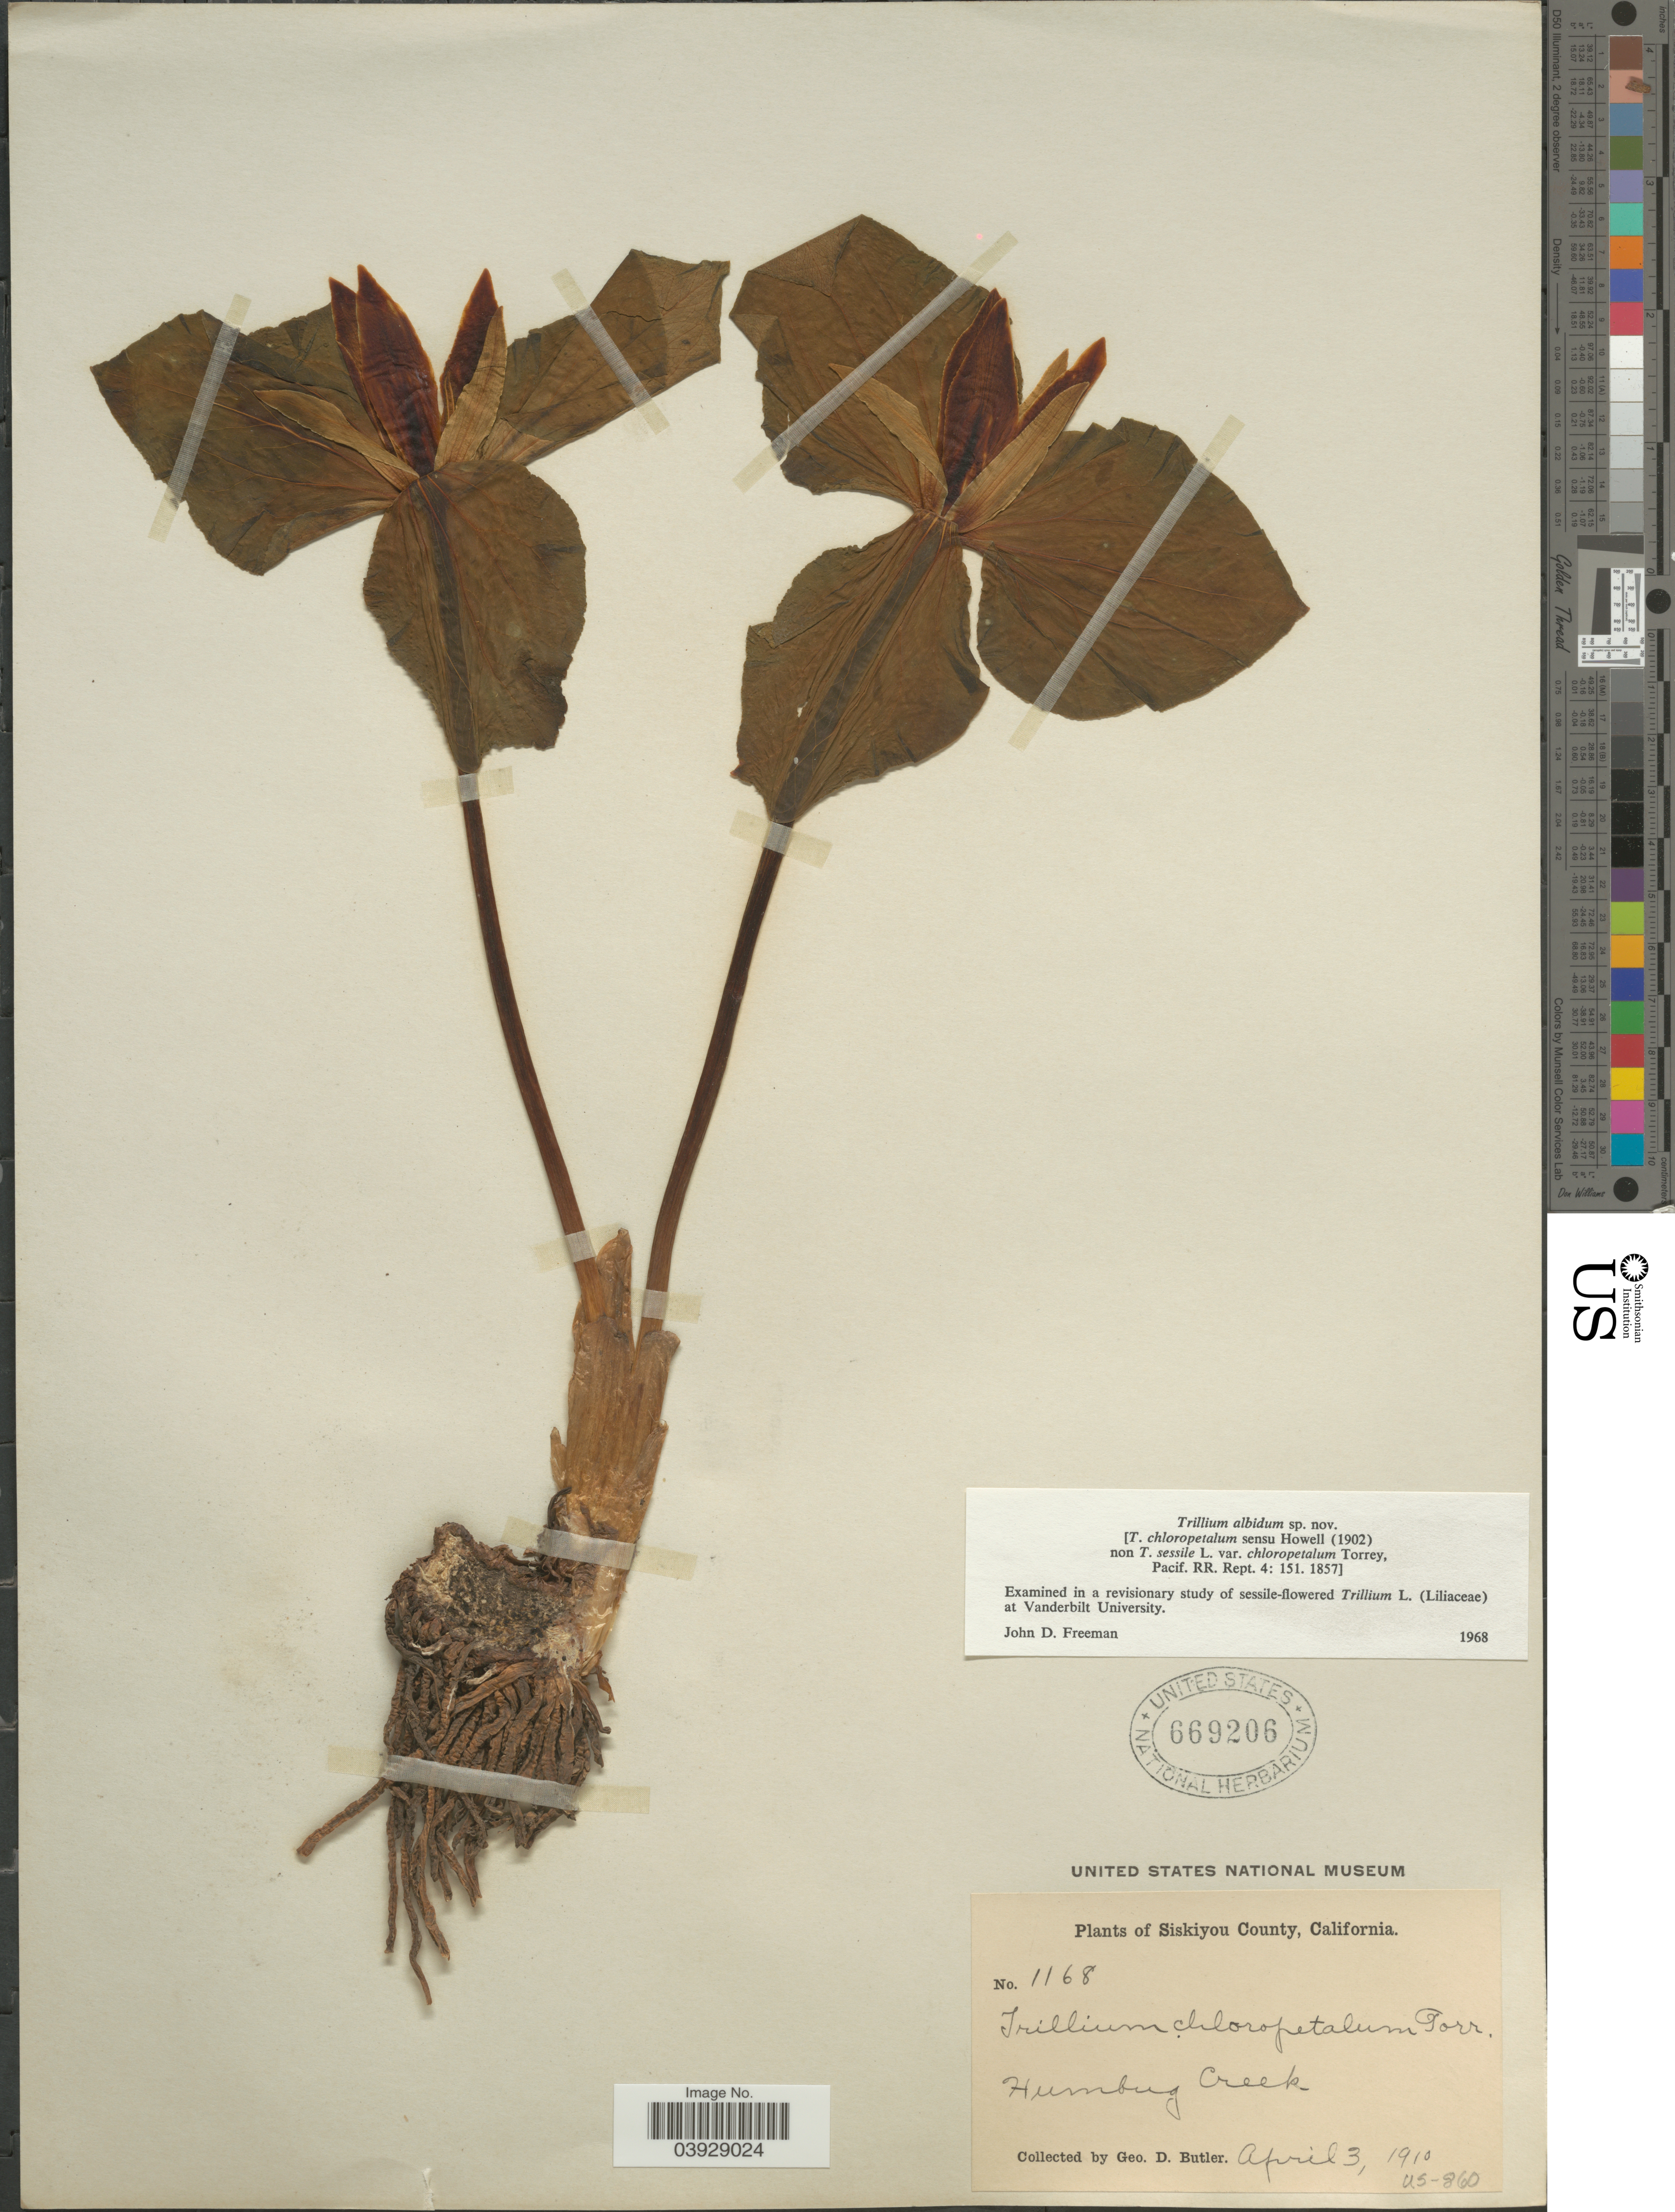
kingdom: Plantae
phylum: Tracheophyta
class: Liliopsida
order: Liliales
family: Melanthiaceae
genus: Trillium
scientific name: Trillium albidum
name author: J. D. Freeman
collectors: G. D. Butler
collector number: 1168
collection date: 1910-04-03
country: United States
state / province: California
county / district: Siskiyou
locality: Siskiyou County. Humbug Creek.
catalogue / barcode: US 669206